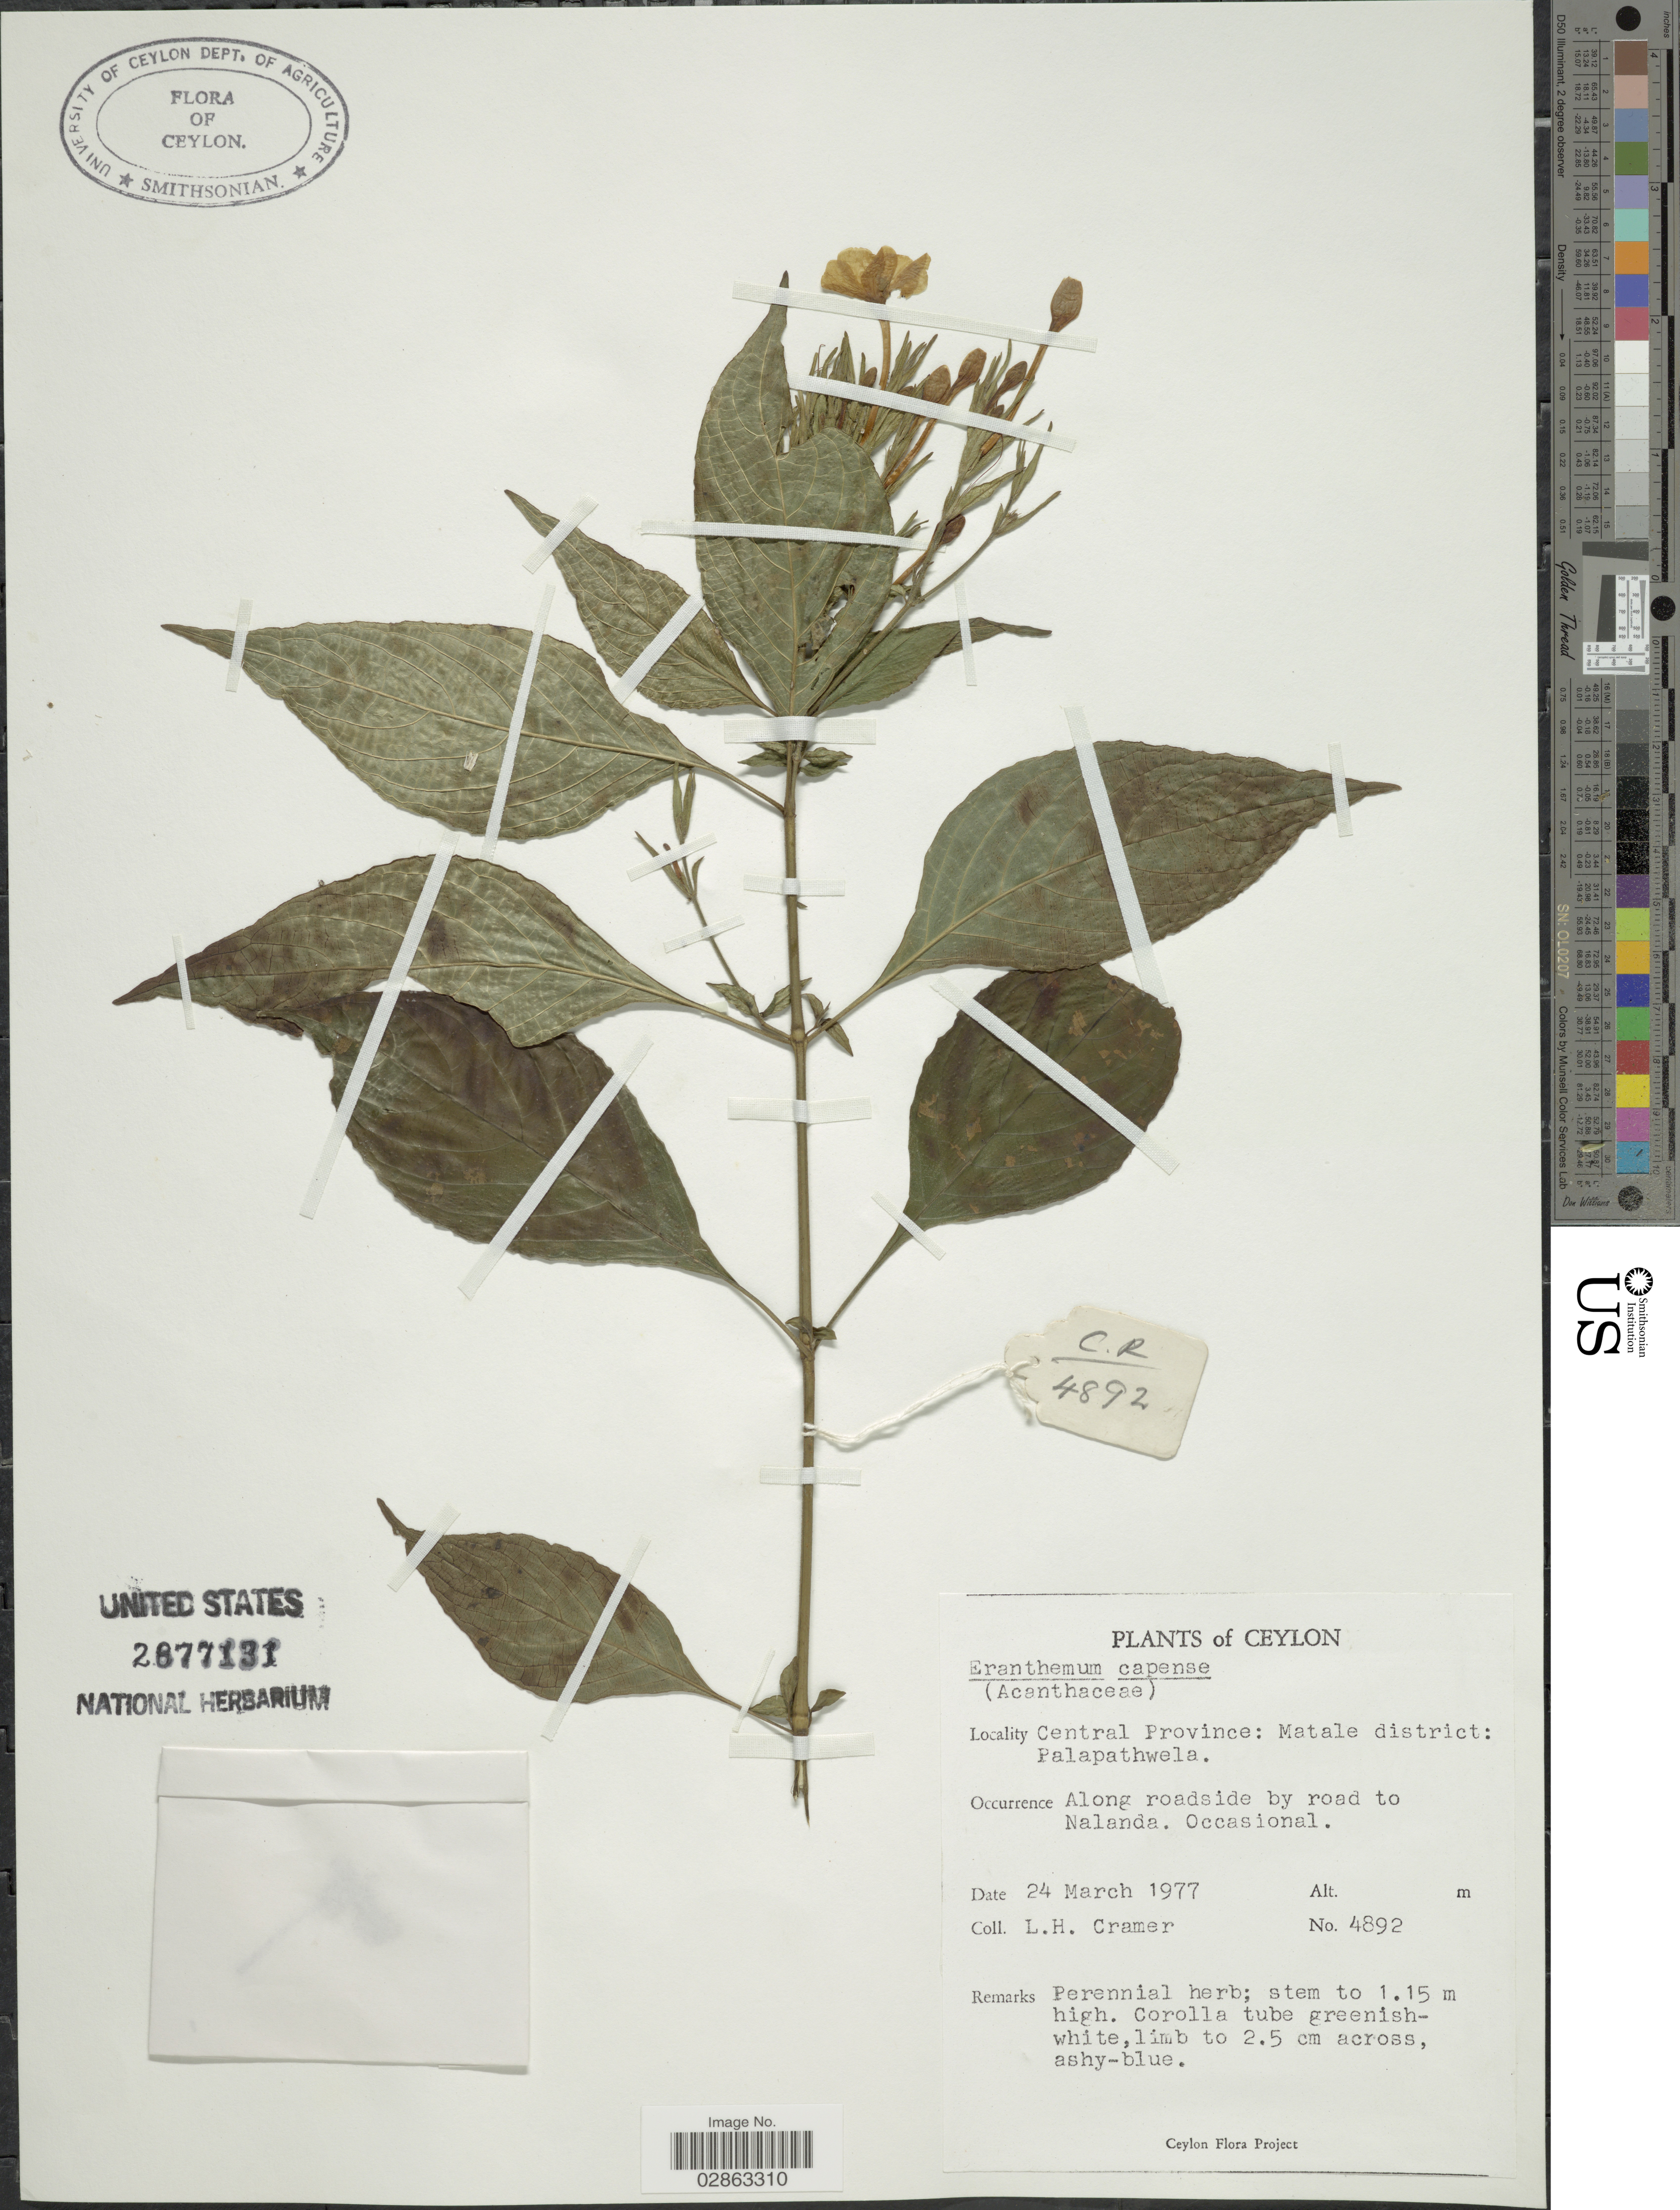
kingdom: Plantae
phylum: Tracheophyta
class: Magnoliopsida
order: Lamiales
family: Acanthaceae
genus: Eranthemum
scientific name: Eranthemum capense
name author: L.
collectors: L. H. Cramer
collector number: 4892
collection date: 1977-03-24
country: Sri Lanka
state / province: Central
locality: Ceylon. Matale district: Palapathwela. Along roadside by road to Nalanda.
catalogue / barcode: US 2877131